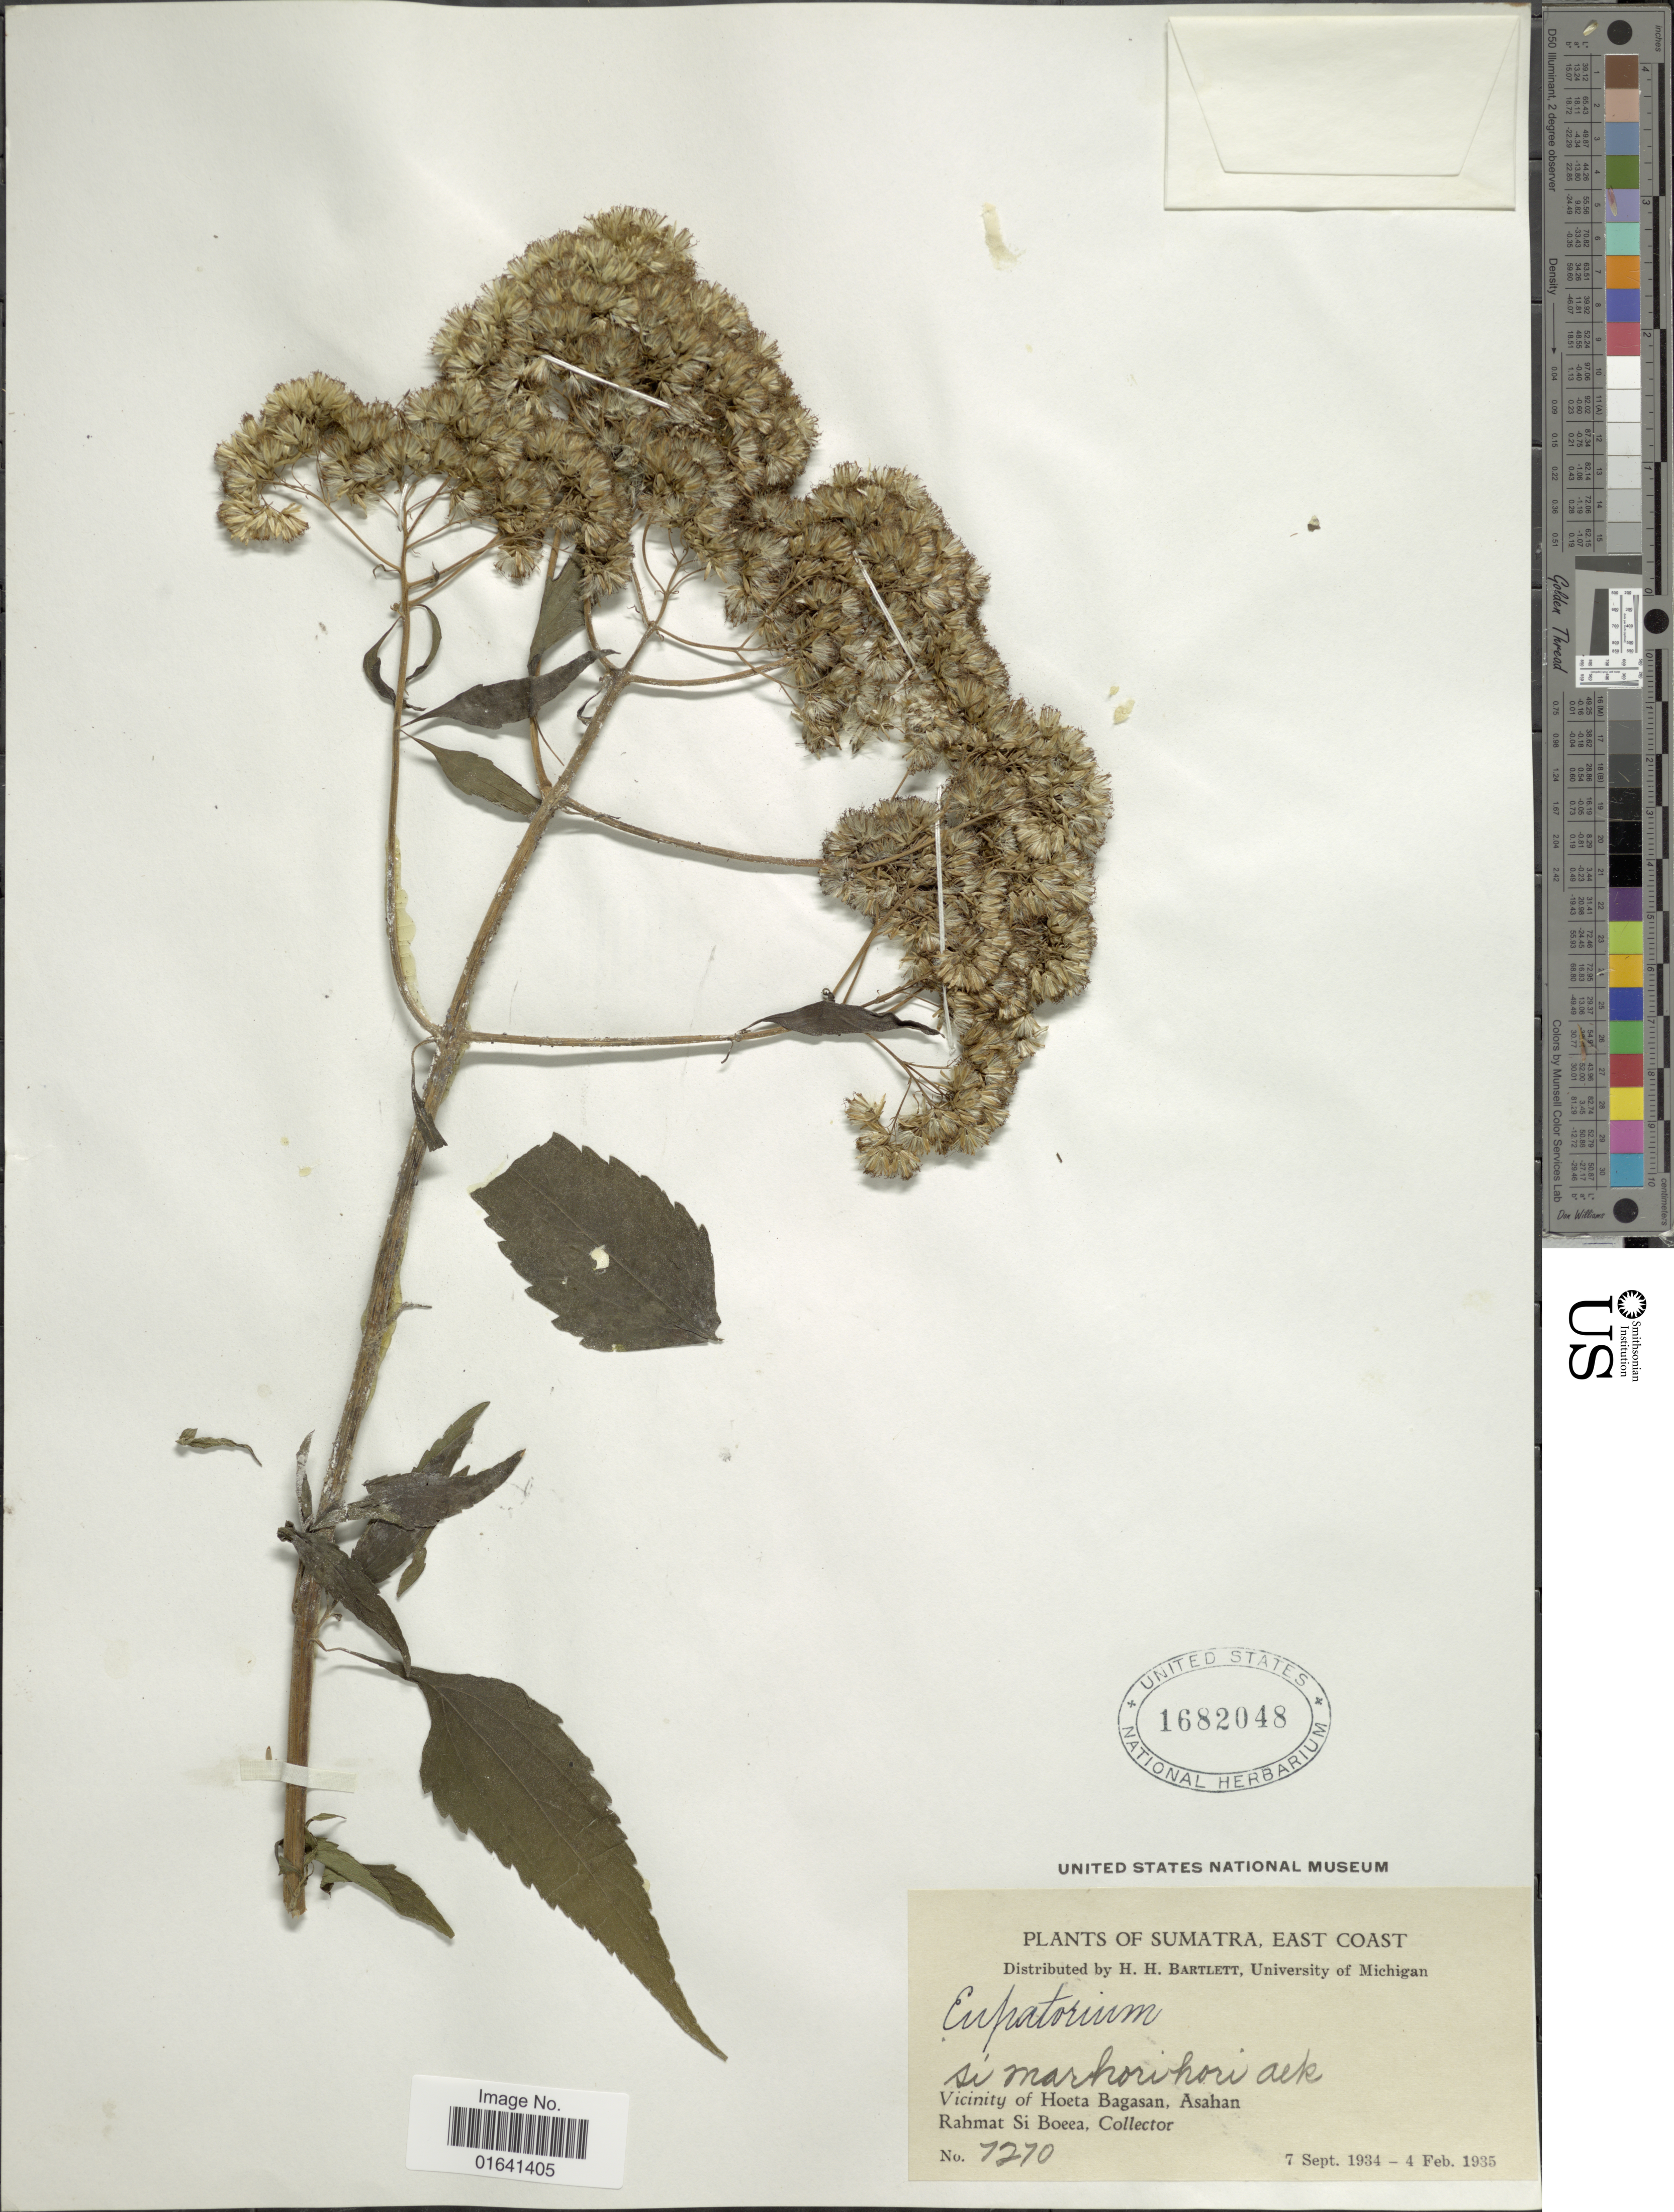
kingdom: Plantae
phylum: Tracheophyta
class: Magnoliopsida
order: Asterales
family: Asteraceae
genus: Austroeupatorium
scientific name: Austroeupatorium inulaefolium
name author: (Kunth) R.M. King & H. Rob.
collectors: Rahmat Si Boeea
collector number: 7270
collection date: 1934-09-07/1935-02-04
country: Indonesia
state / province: Sumatra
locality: East Coast, Si Marhorihori Aek, Vicinity of Hoeta Bagasan, Asahan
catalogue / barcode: US 1682048